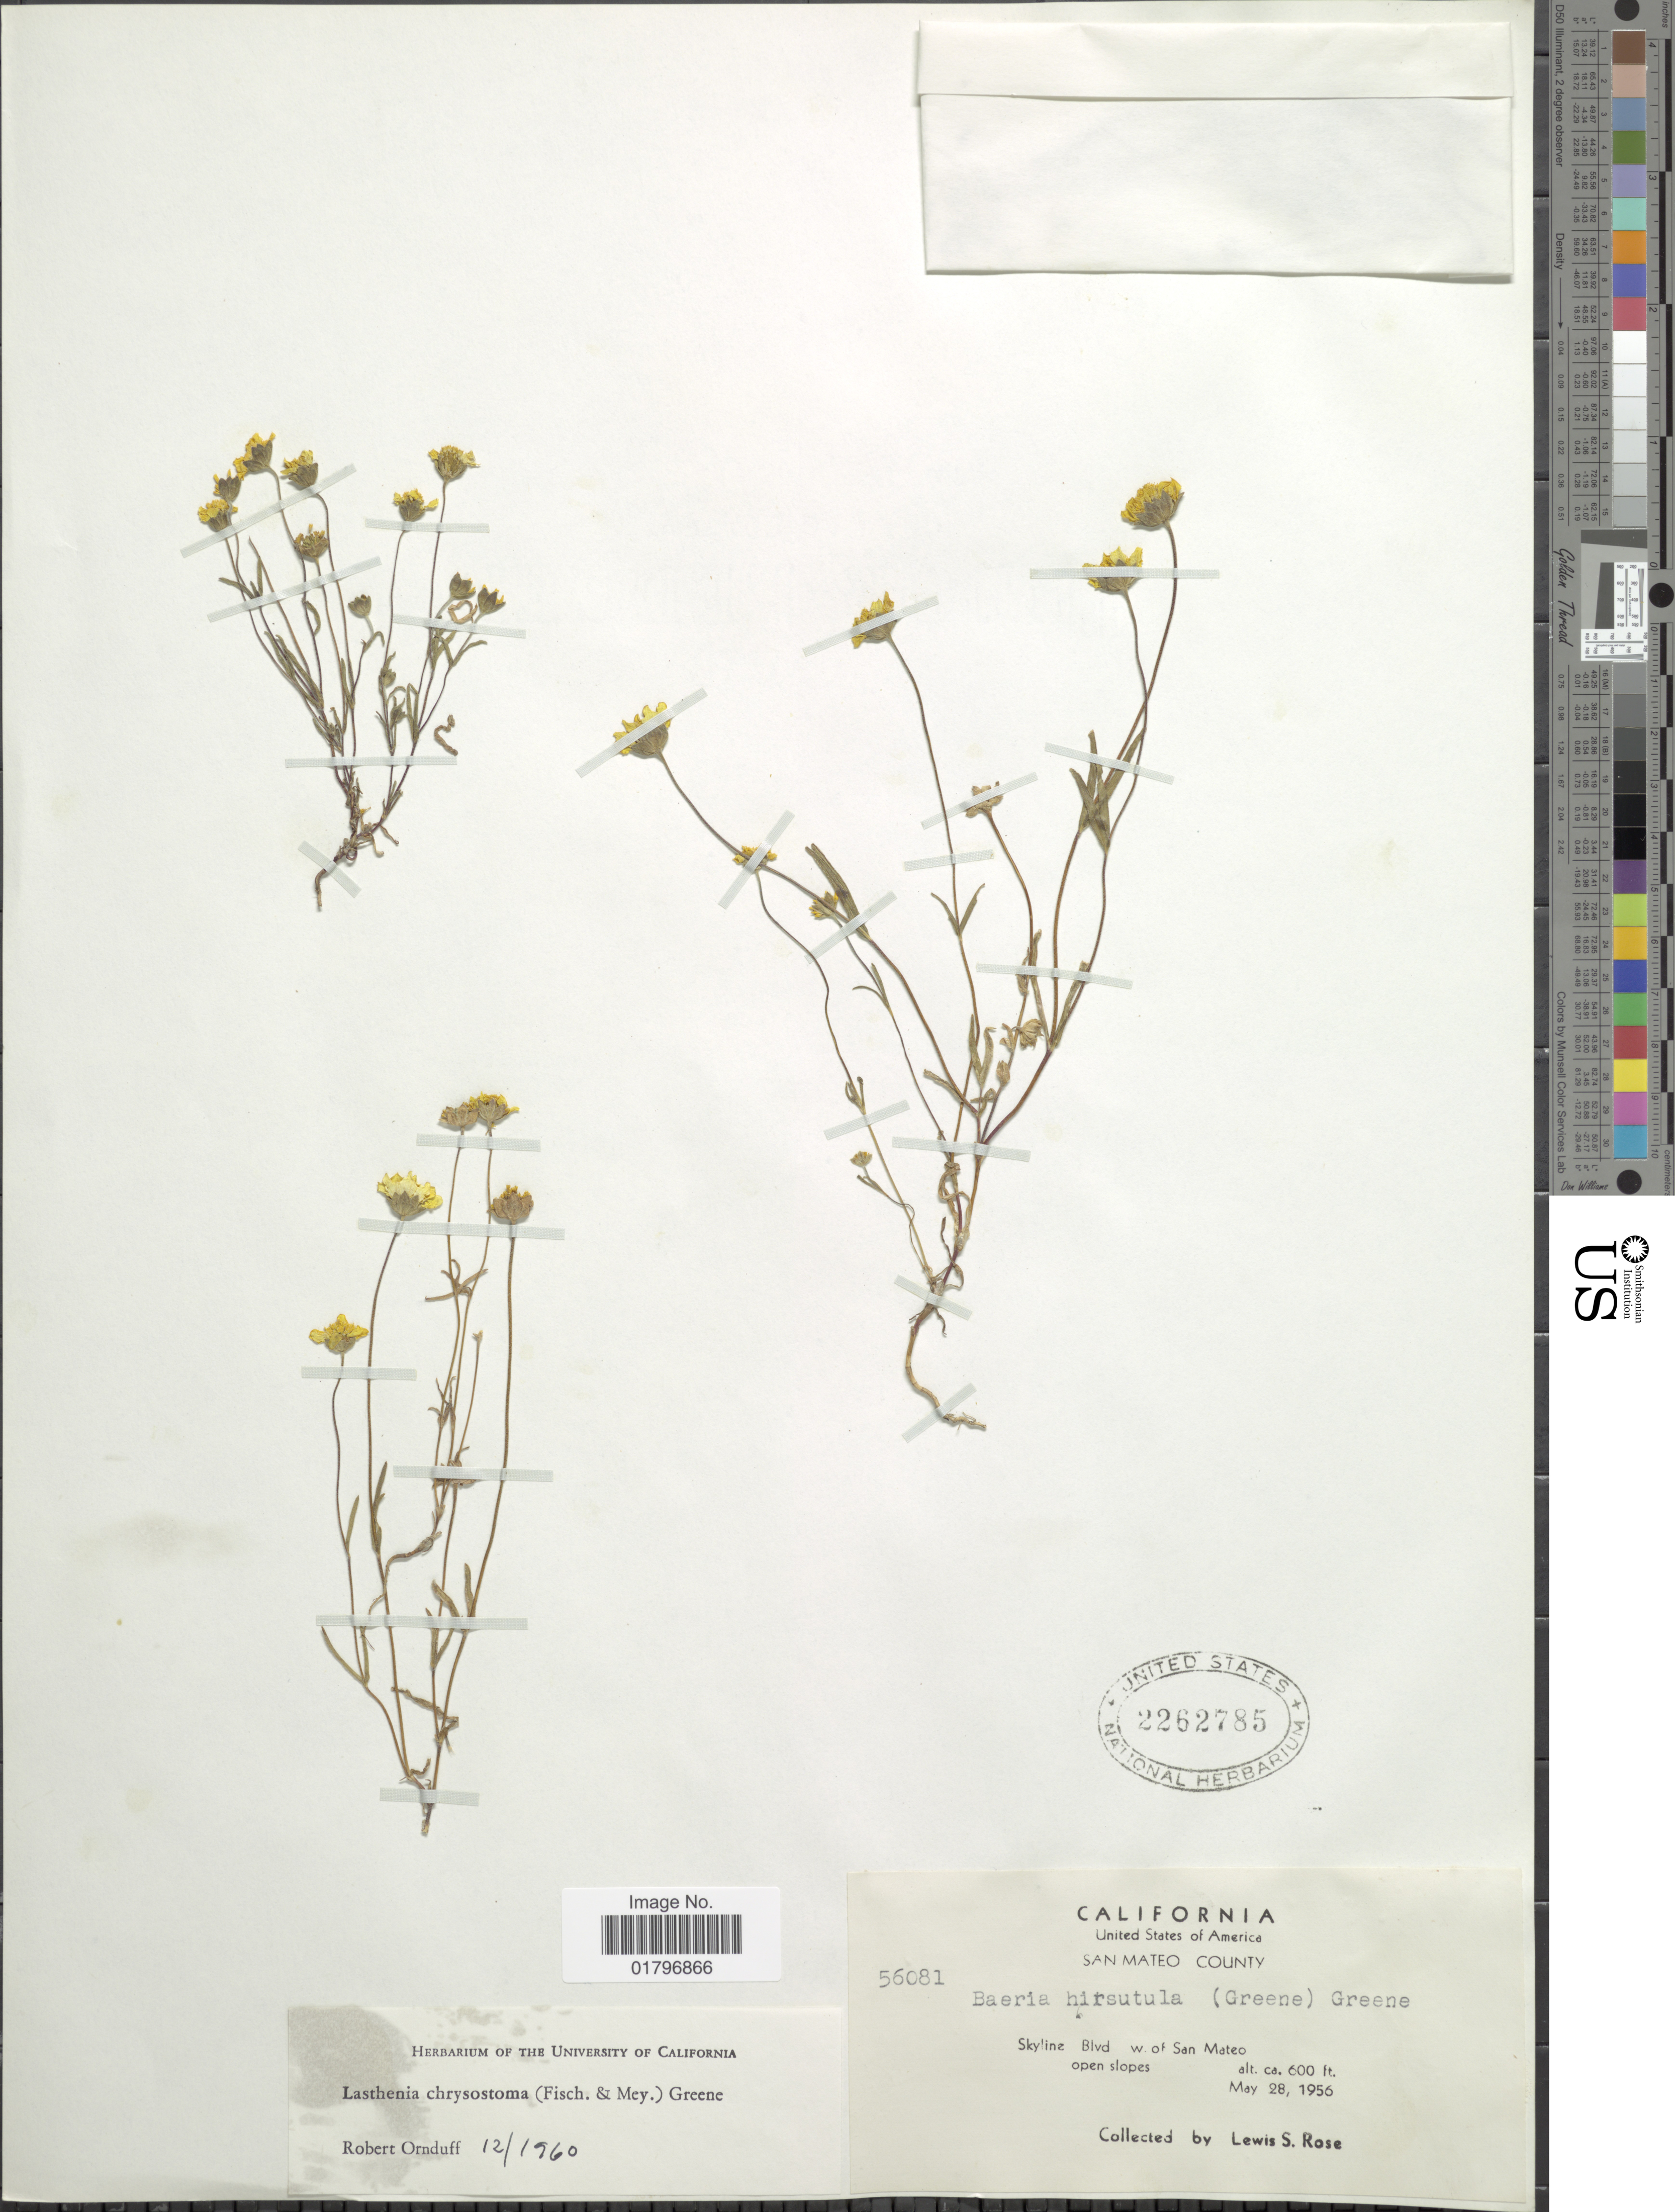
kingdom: Plantae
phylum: Tracheophyta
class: Magnoliopsida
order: Asterales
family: Asteraceae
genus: Lasthenia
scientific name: Lasthenia chrysostoma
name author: (Fisch. & C.A. Mey.) Greene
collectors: L. S. Rose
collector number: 56081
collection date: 1956-05-28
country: United States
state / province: California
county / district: San Mateo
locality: San Mateo County. Skyline Blvd w. of San Mateo, open slopes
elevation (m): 183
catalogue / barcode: US 2262785